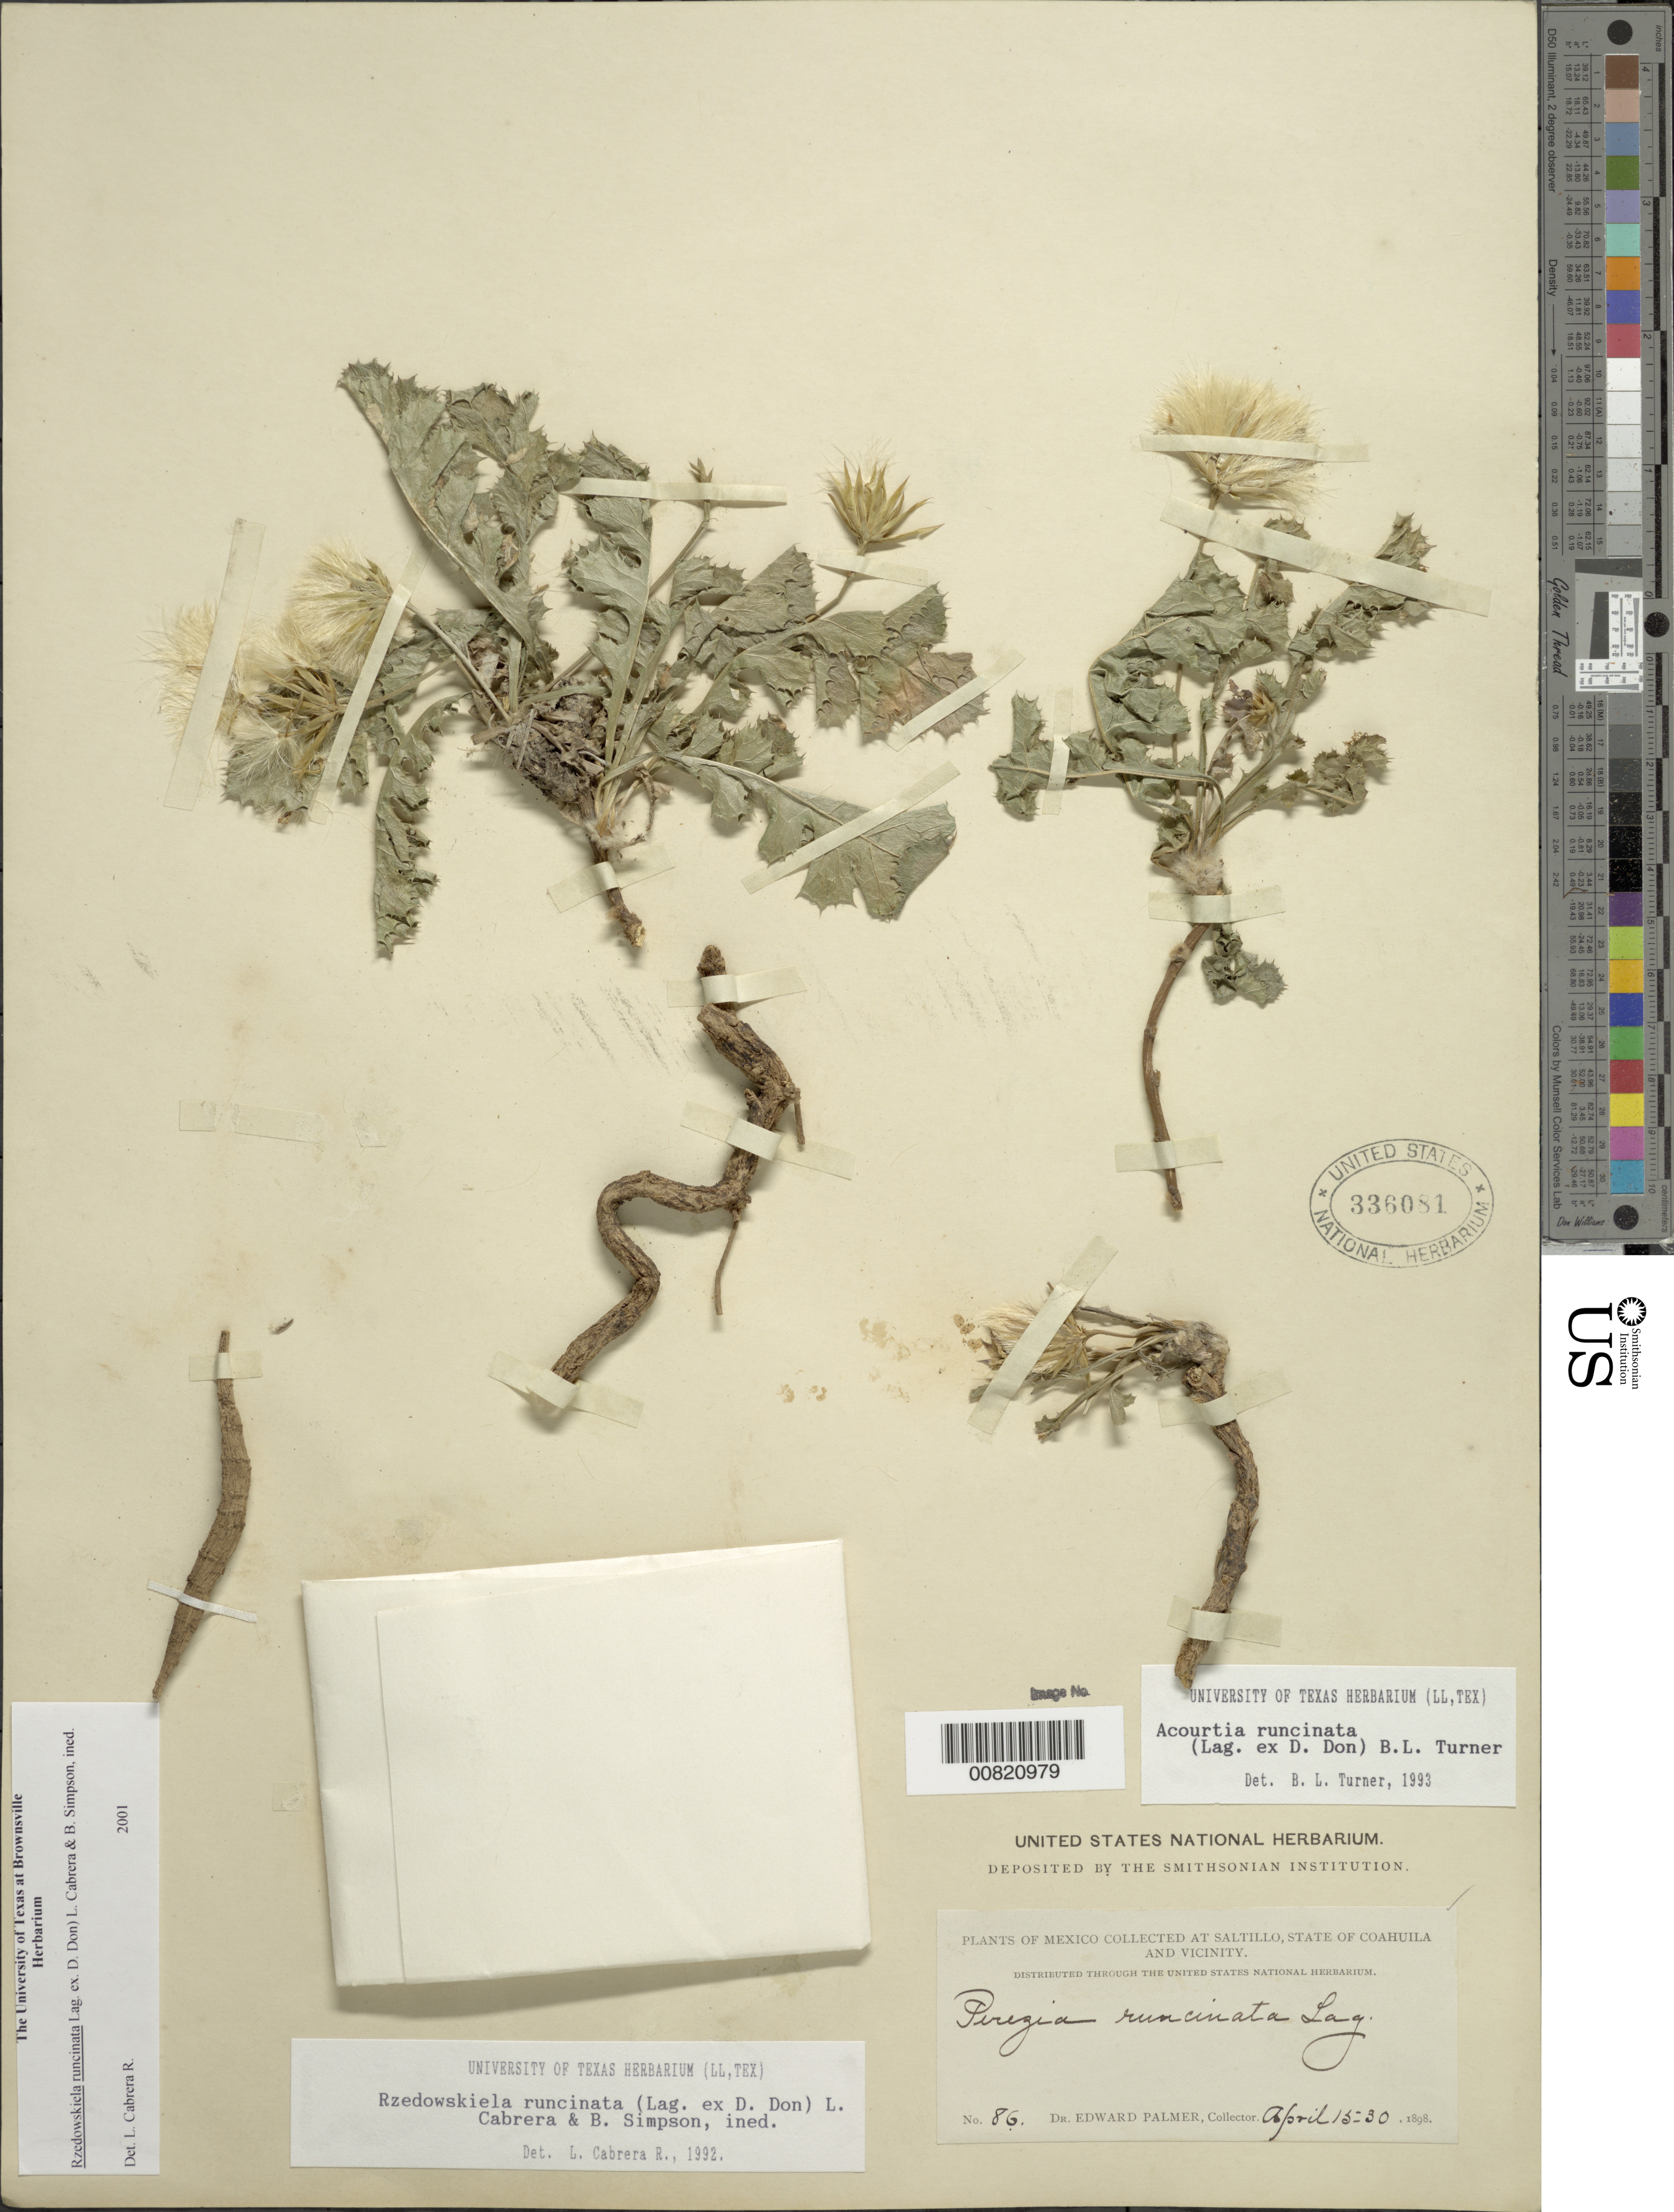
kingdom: Plantae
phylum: Tracheophyta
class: Magnoliopsida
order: Asterales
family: Asteraceae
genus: Acourtia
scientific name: Acourtia runcinata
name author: (D. Don) B.L. Turner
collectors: E. Palmer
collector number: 86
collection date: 1898-04-15/1898-04-30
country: Mexico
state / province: Coahuila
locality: At Saltillo, State of Coahuila and vicinity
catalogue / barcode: US 336081